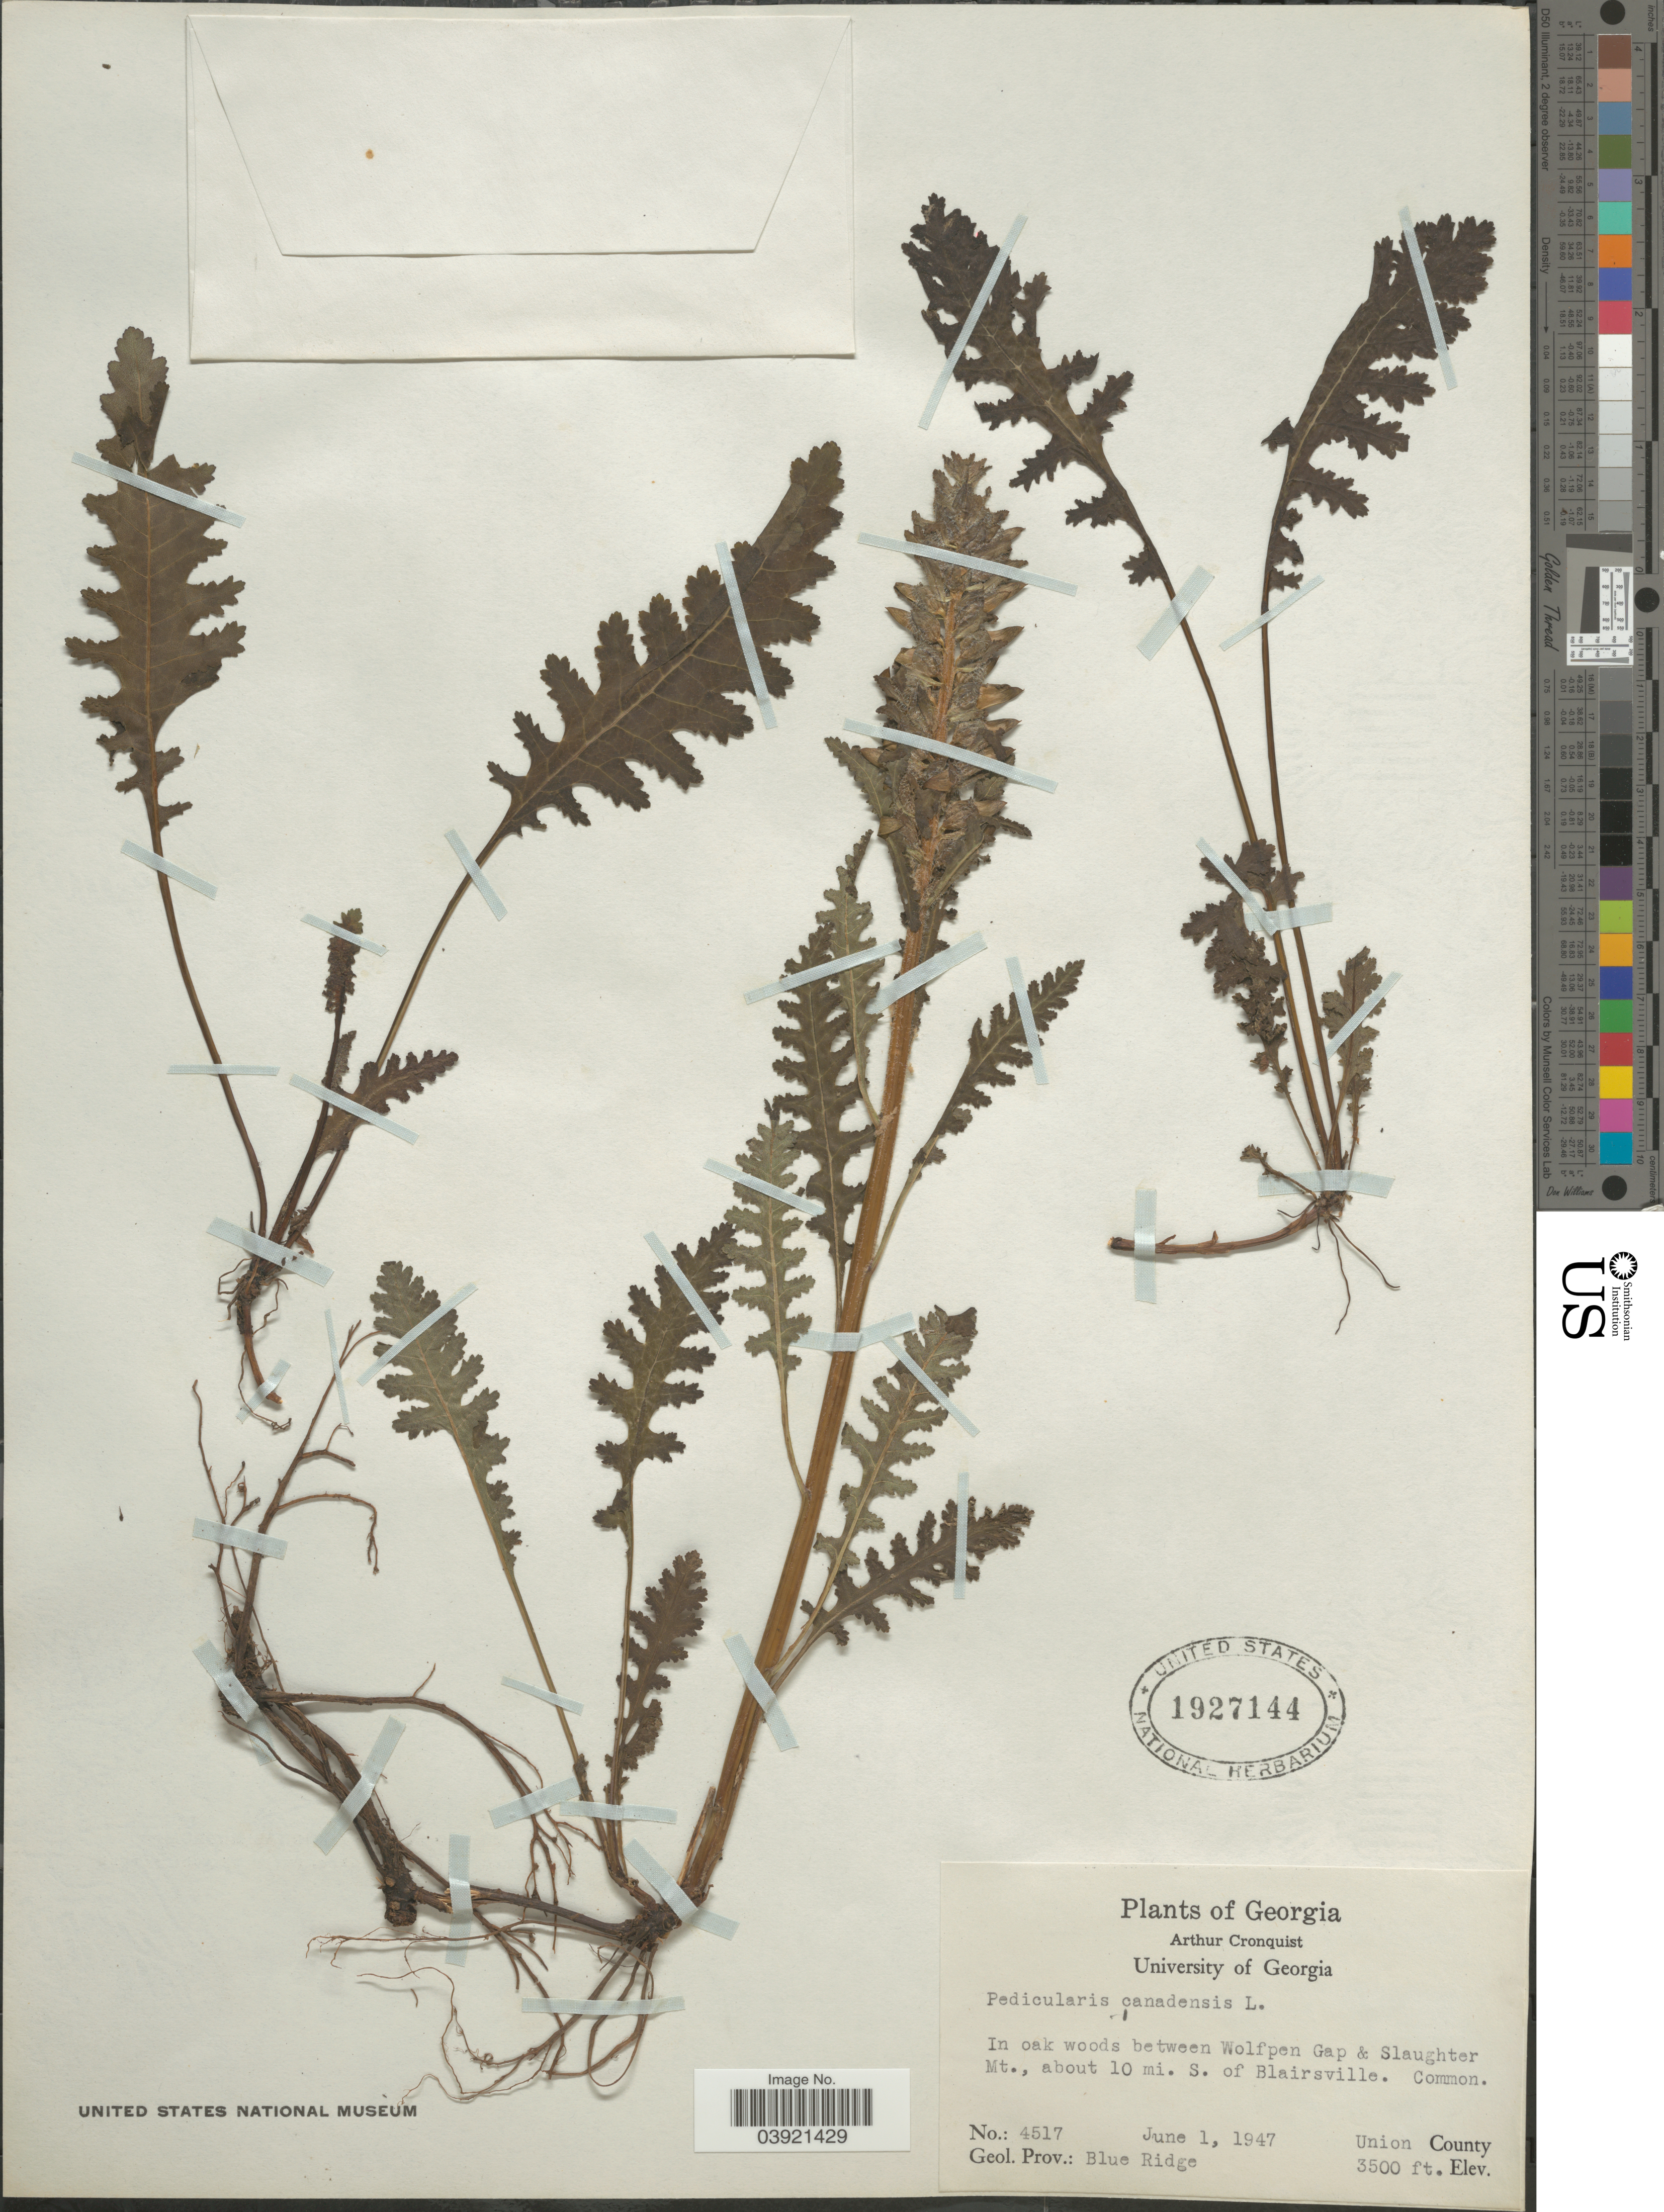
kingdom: Plantae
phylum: Tracheophyta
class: Magnoliopsida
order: Lamiales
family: Orobanchaceae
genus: Pedicularis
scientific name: Pedicularis canadensis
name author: L.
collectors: A. J. Cronquist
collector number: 4517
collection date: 1947-06-01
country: United States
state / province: Georgia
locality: In oak woods between Wolfpen Gap & Slaughter Mt., about 10 mi. S. of Blairsville. Union County. Geol. Prov.: Blue Ridge.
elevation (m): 1067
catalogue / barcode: US 1927144